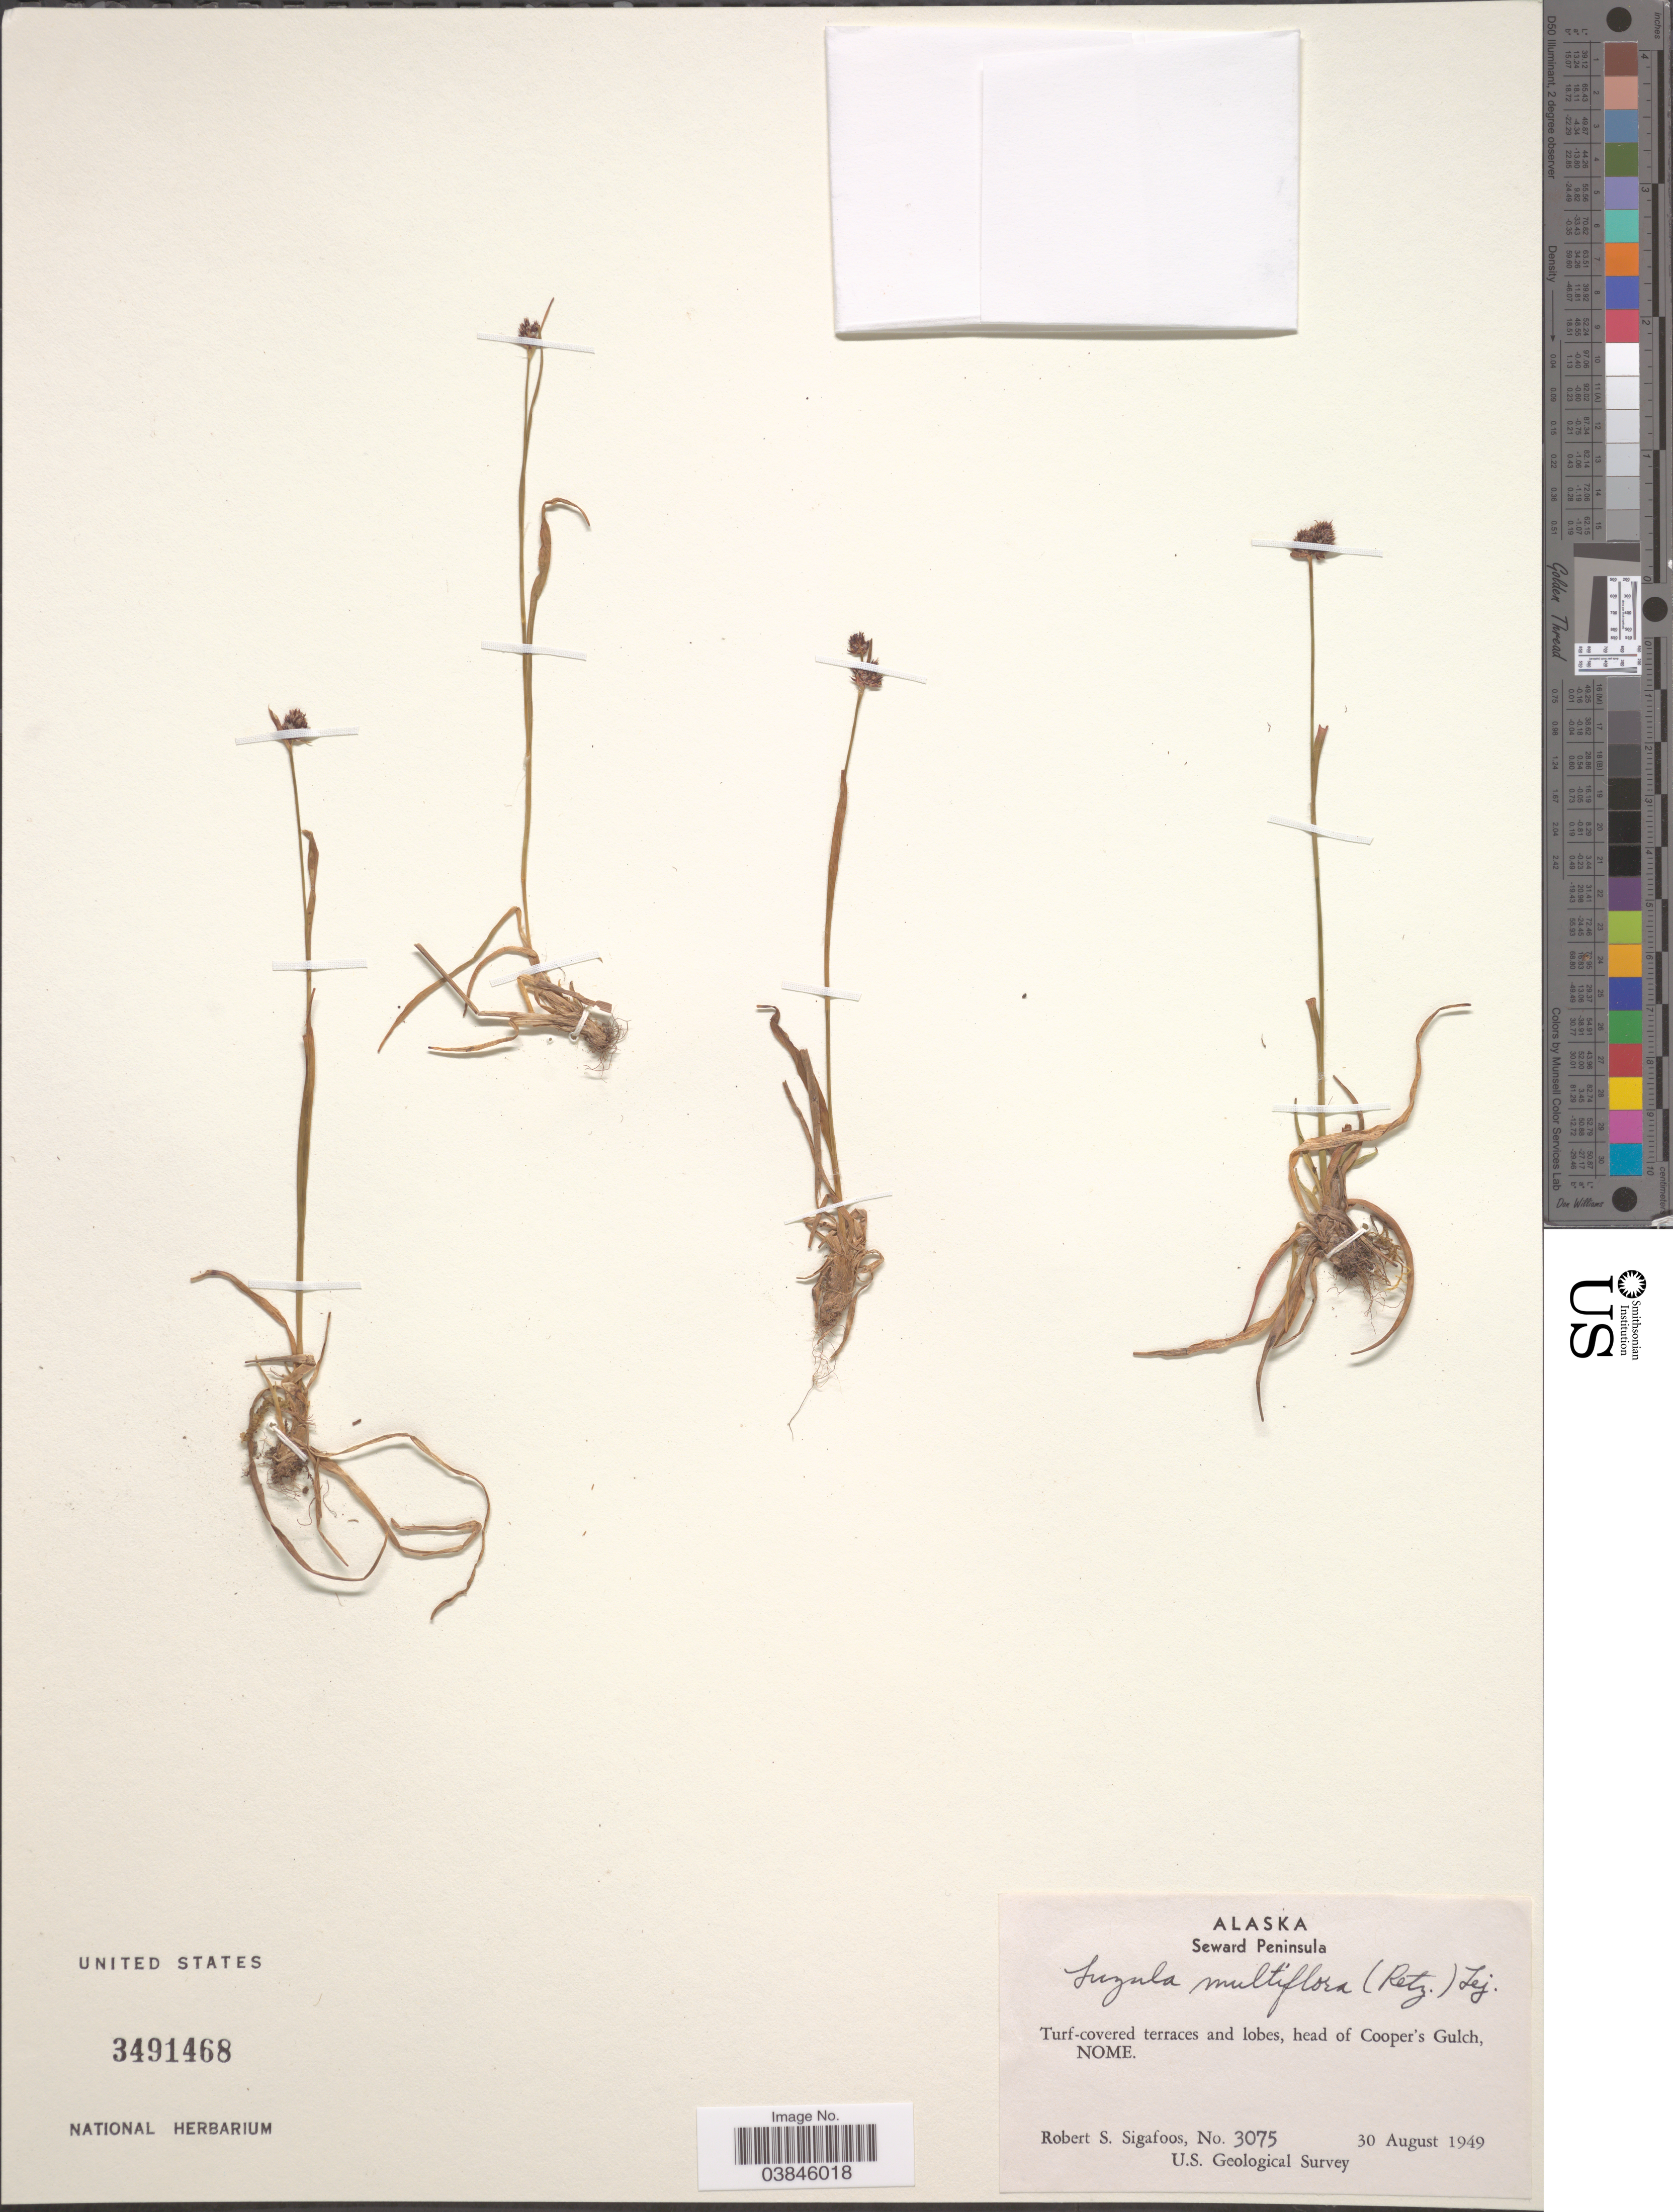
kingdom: Plantae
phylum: Tracheophyta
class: Liliopsida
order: Poales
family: Juncaceae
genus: Luzula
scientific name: Luzula multiflora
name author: (Ehrh.) Lej.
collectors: R. Sigafoos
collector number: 3075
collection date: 1949-08-30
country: United States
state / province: Alaska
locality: Seward Peninsula. Turf-covered and lobes, head of Cooper's Gulch, Nome.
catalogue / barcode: US 3491468